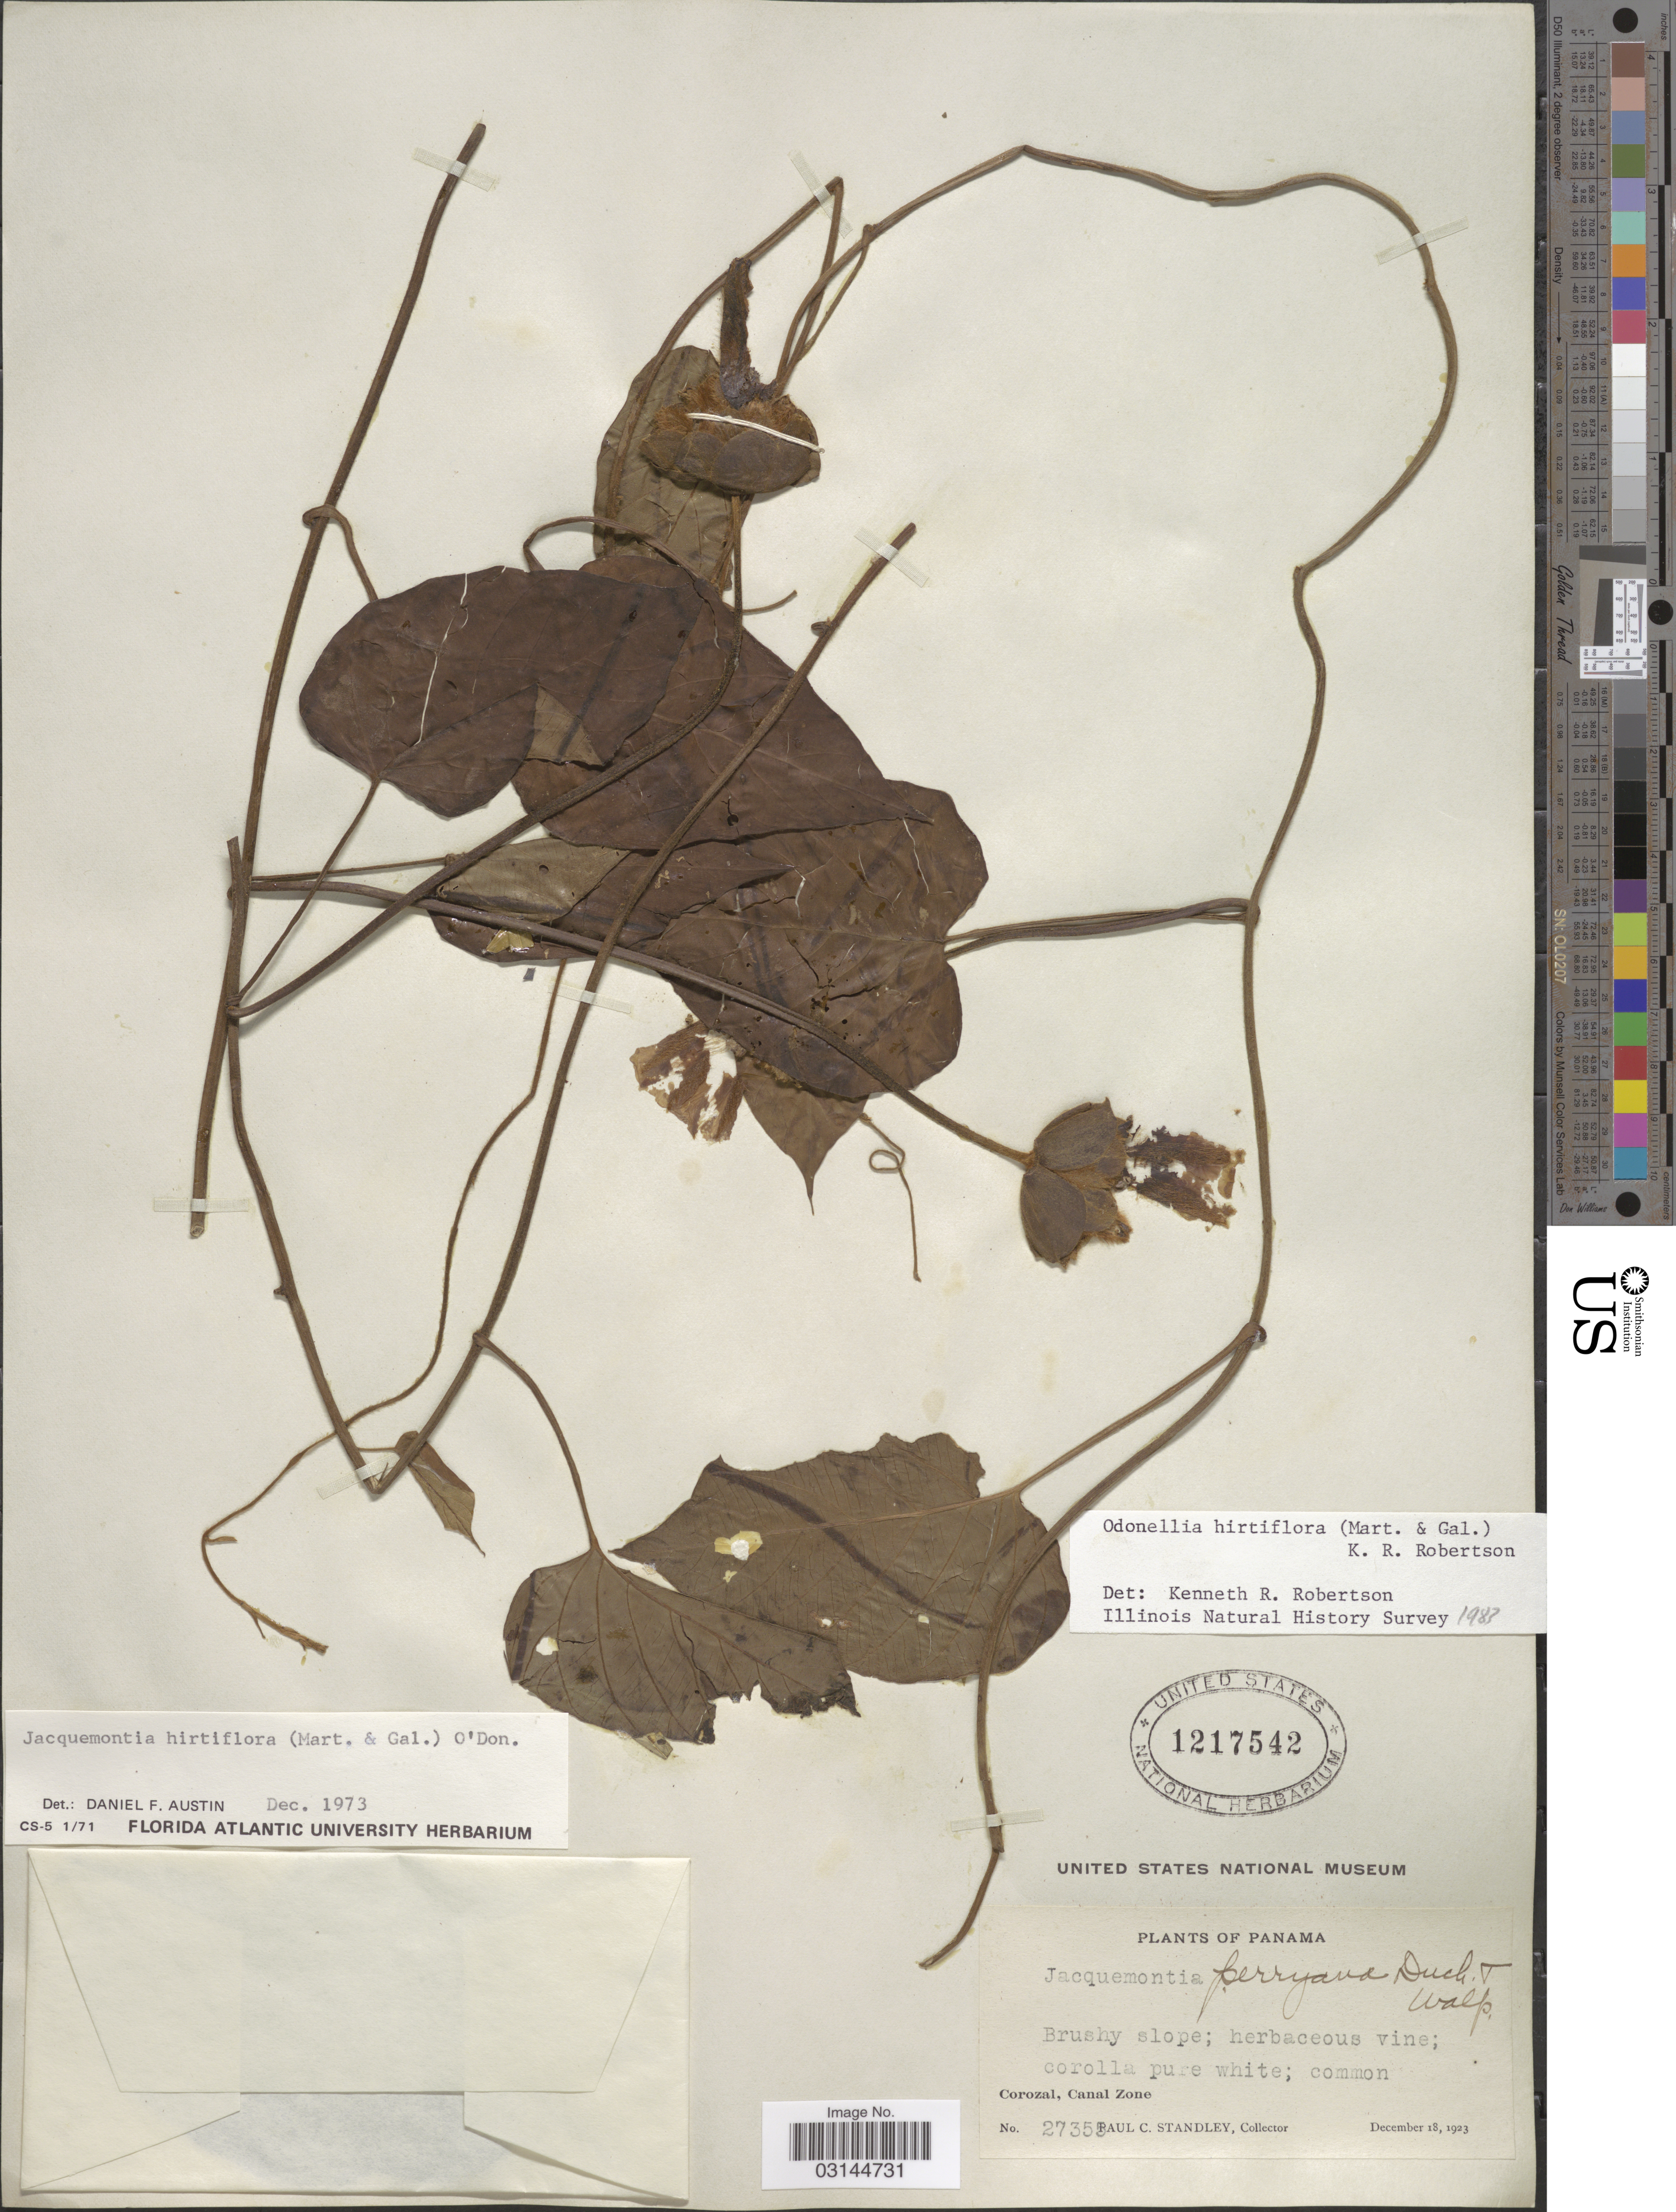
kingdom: Plantae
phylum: Tracheophyta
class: Magnoliopsida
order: Solanales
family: Convolvulaceae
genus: Odonellia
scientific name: Odonellia hirtiflora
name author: (M. Martens & Galeotti) K.R. Robertson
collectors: P. C. Standley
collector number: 27355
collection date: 1923-12-18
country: Panama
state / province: Colón / Panamá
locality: Corozal, Canal Zone.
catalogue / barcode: US 1217542